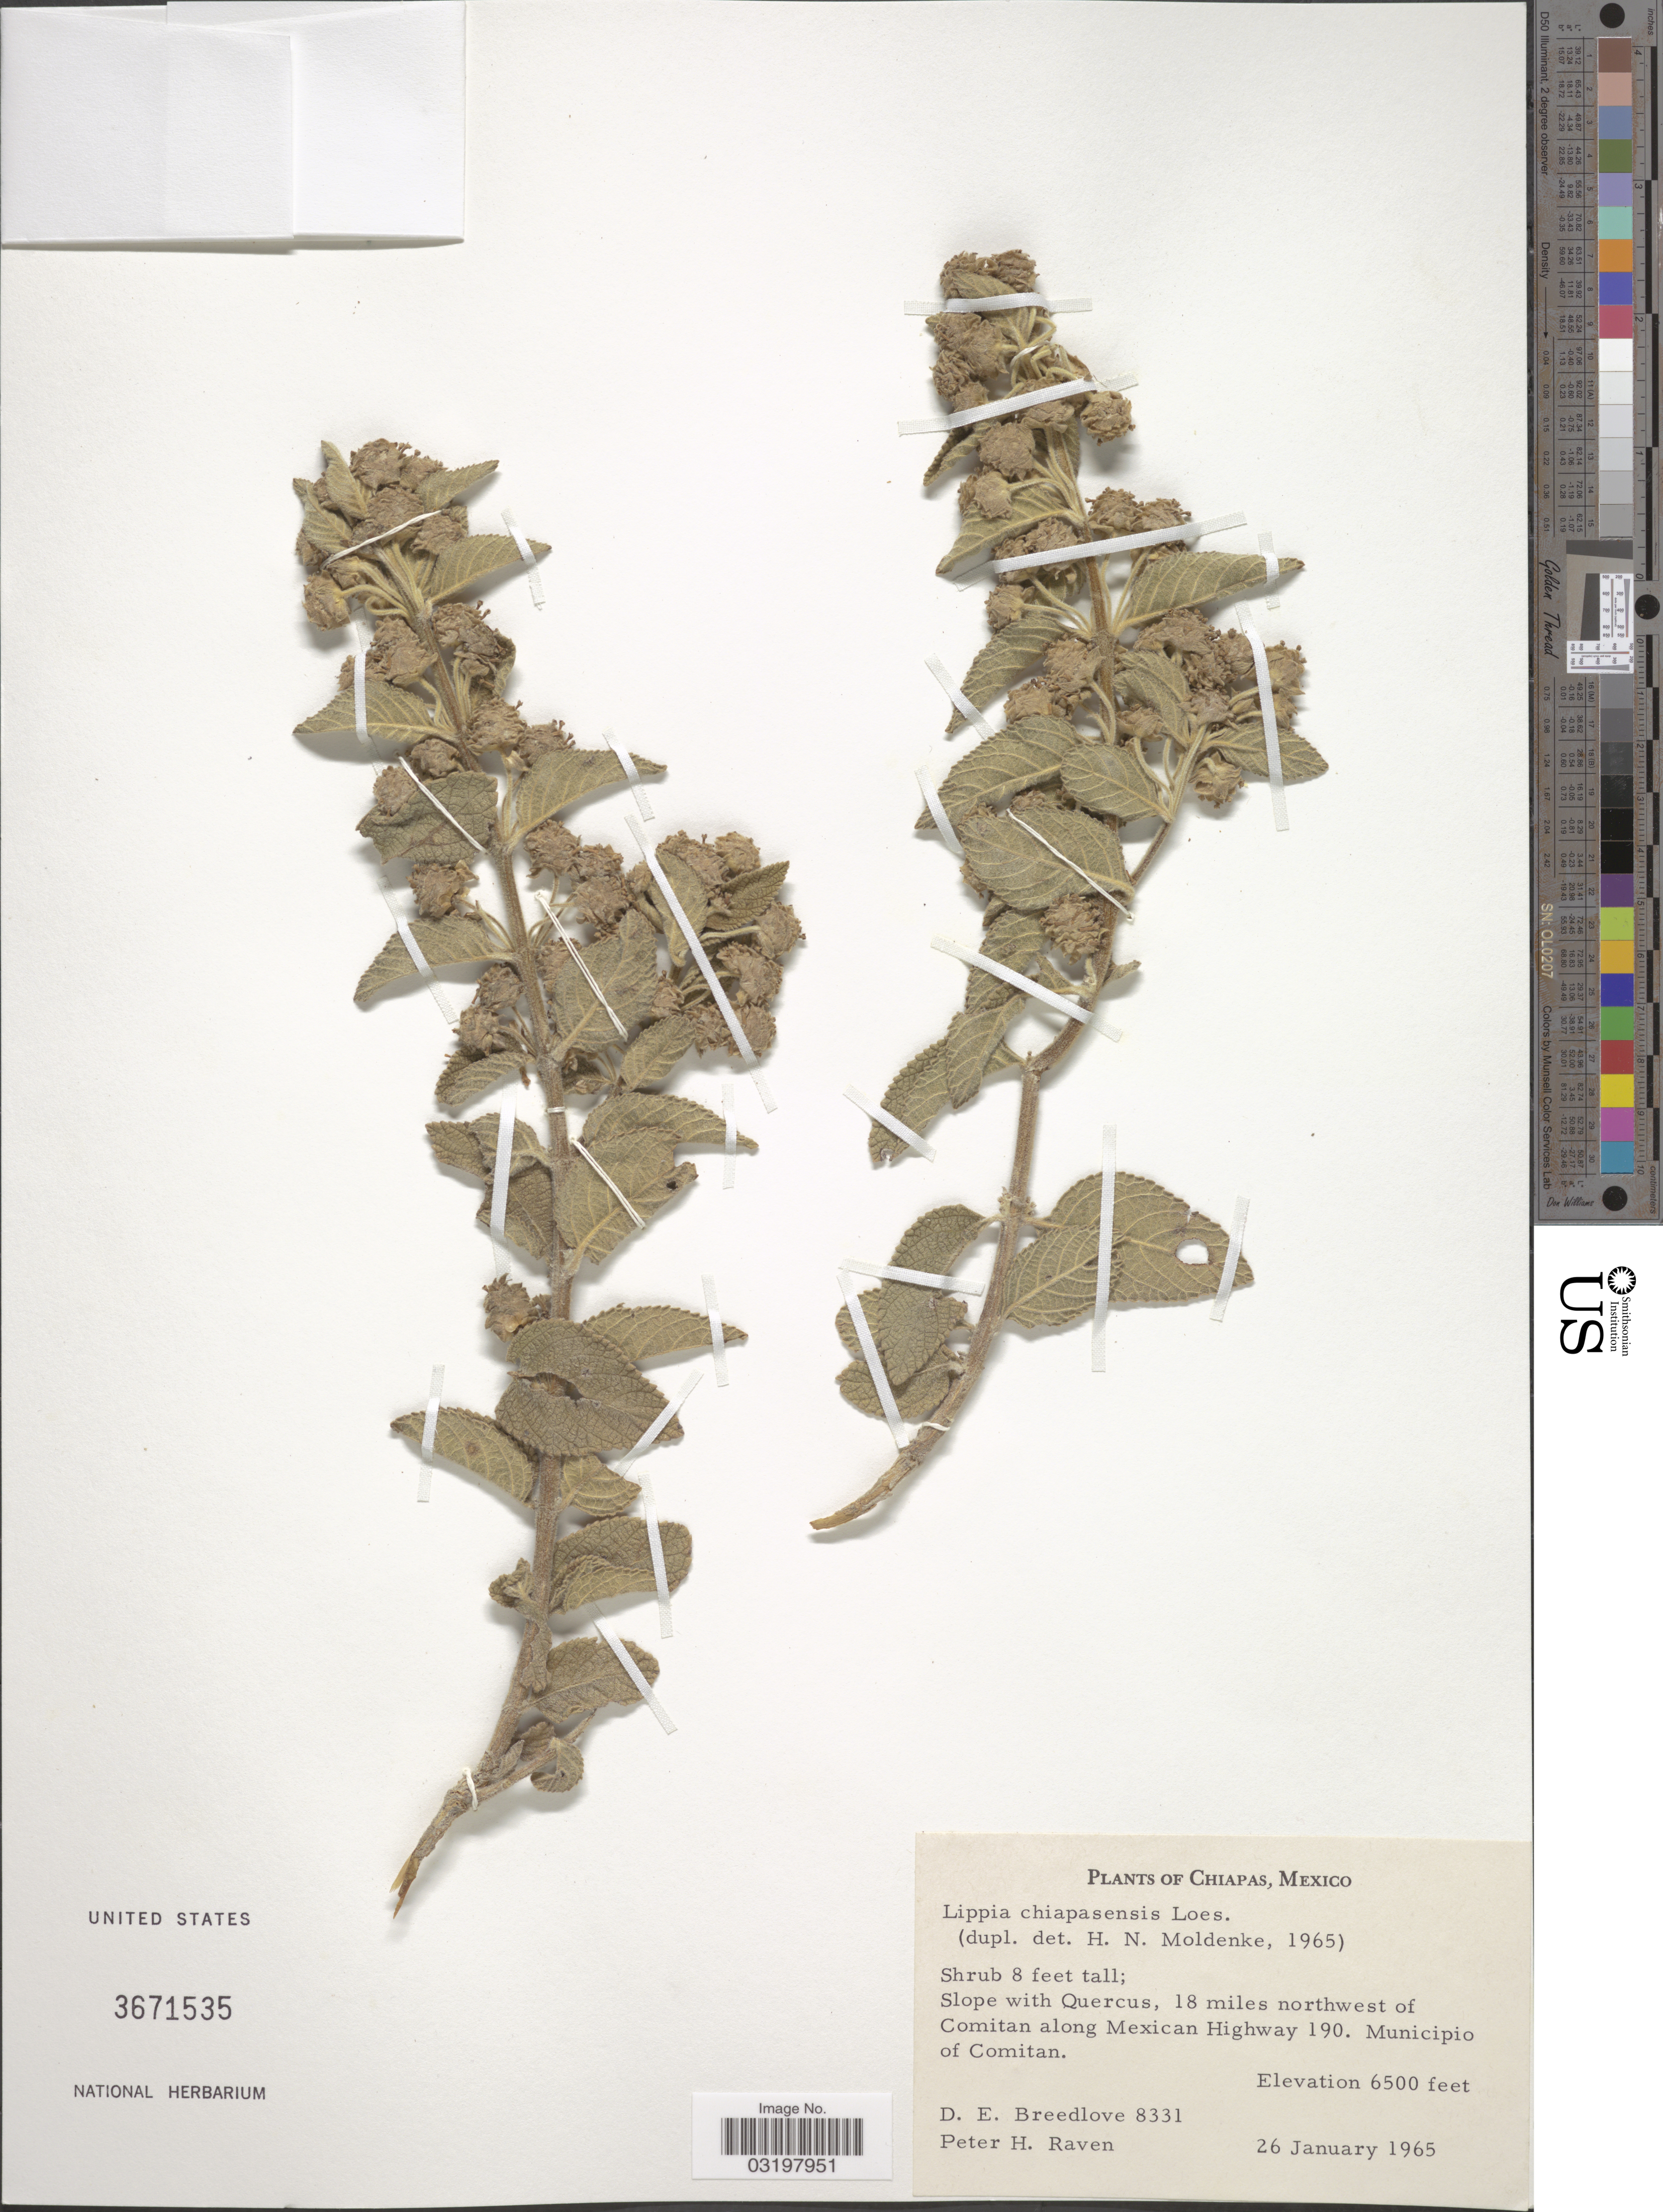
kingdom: Plantae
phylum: Tracheophyta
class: Magnoliopsida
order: Lamiales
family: Verbenaceae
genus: Lippia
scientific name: Lippia chiapasensis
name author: Loes.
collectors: D. E. Breedlove & P. Raven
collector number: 8331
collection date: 1965-01-26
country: Mexico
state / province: Chiapas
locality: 18 miles northwest of Comitan along Mexican Highway 190. Municipio of Comitan.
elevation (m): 1981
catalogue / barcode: US 3671535